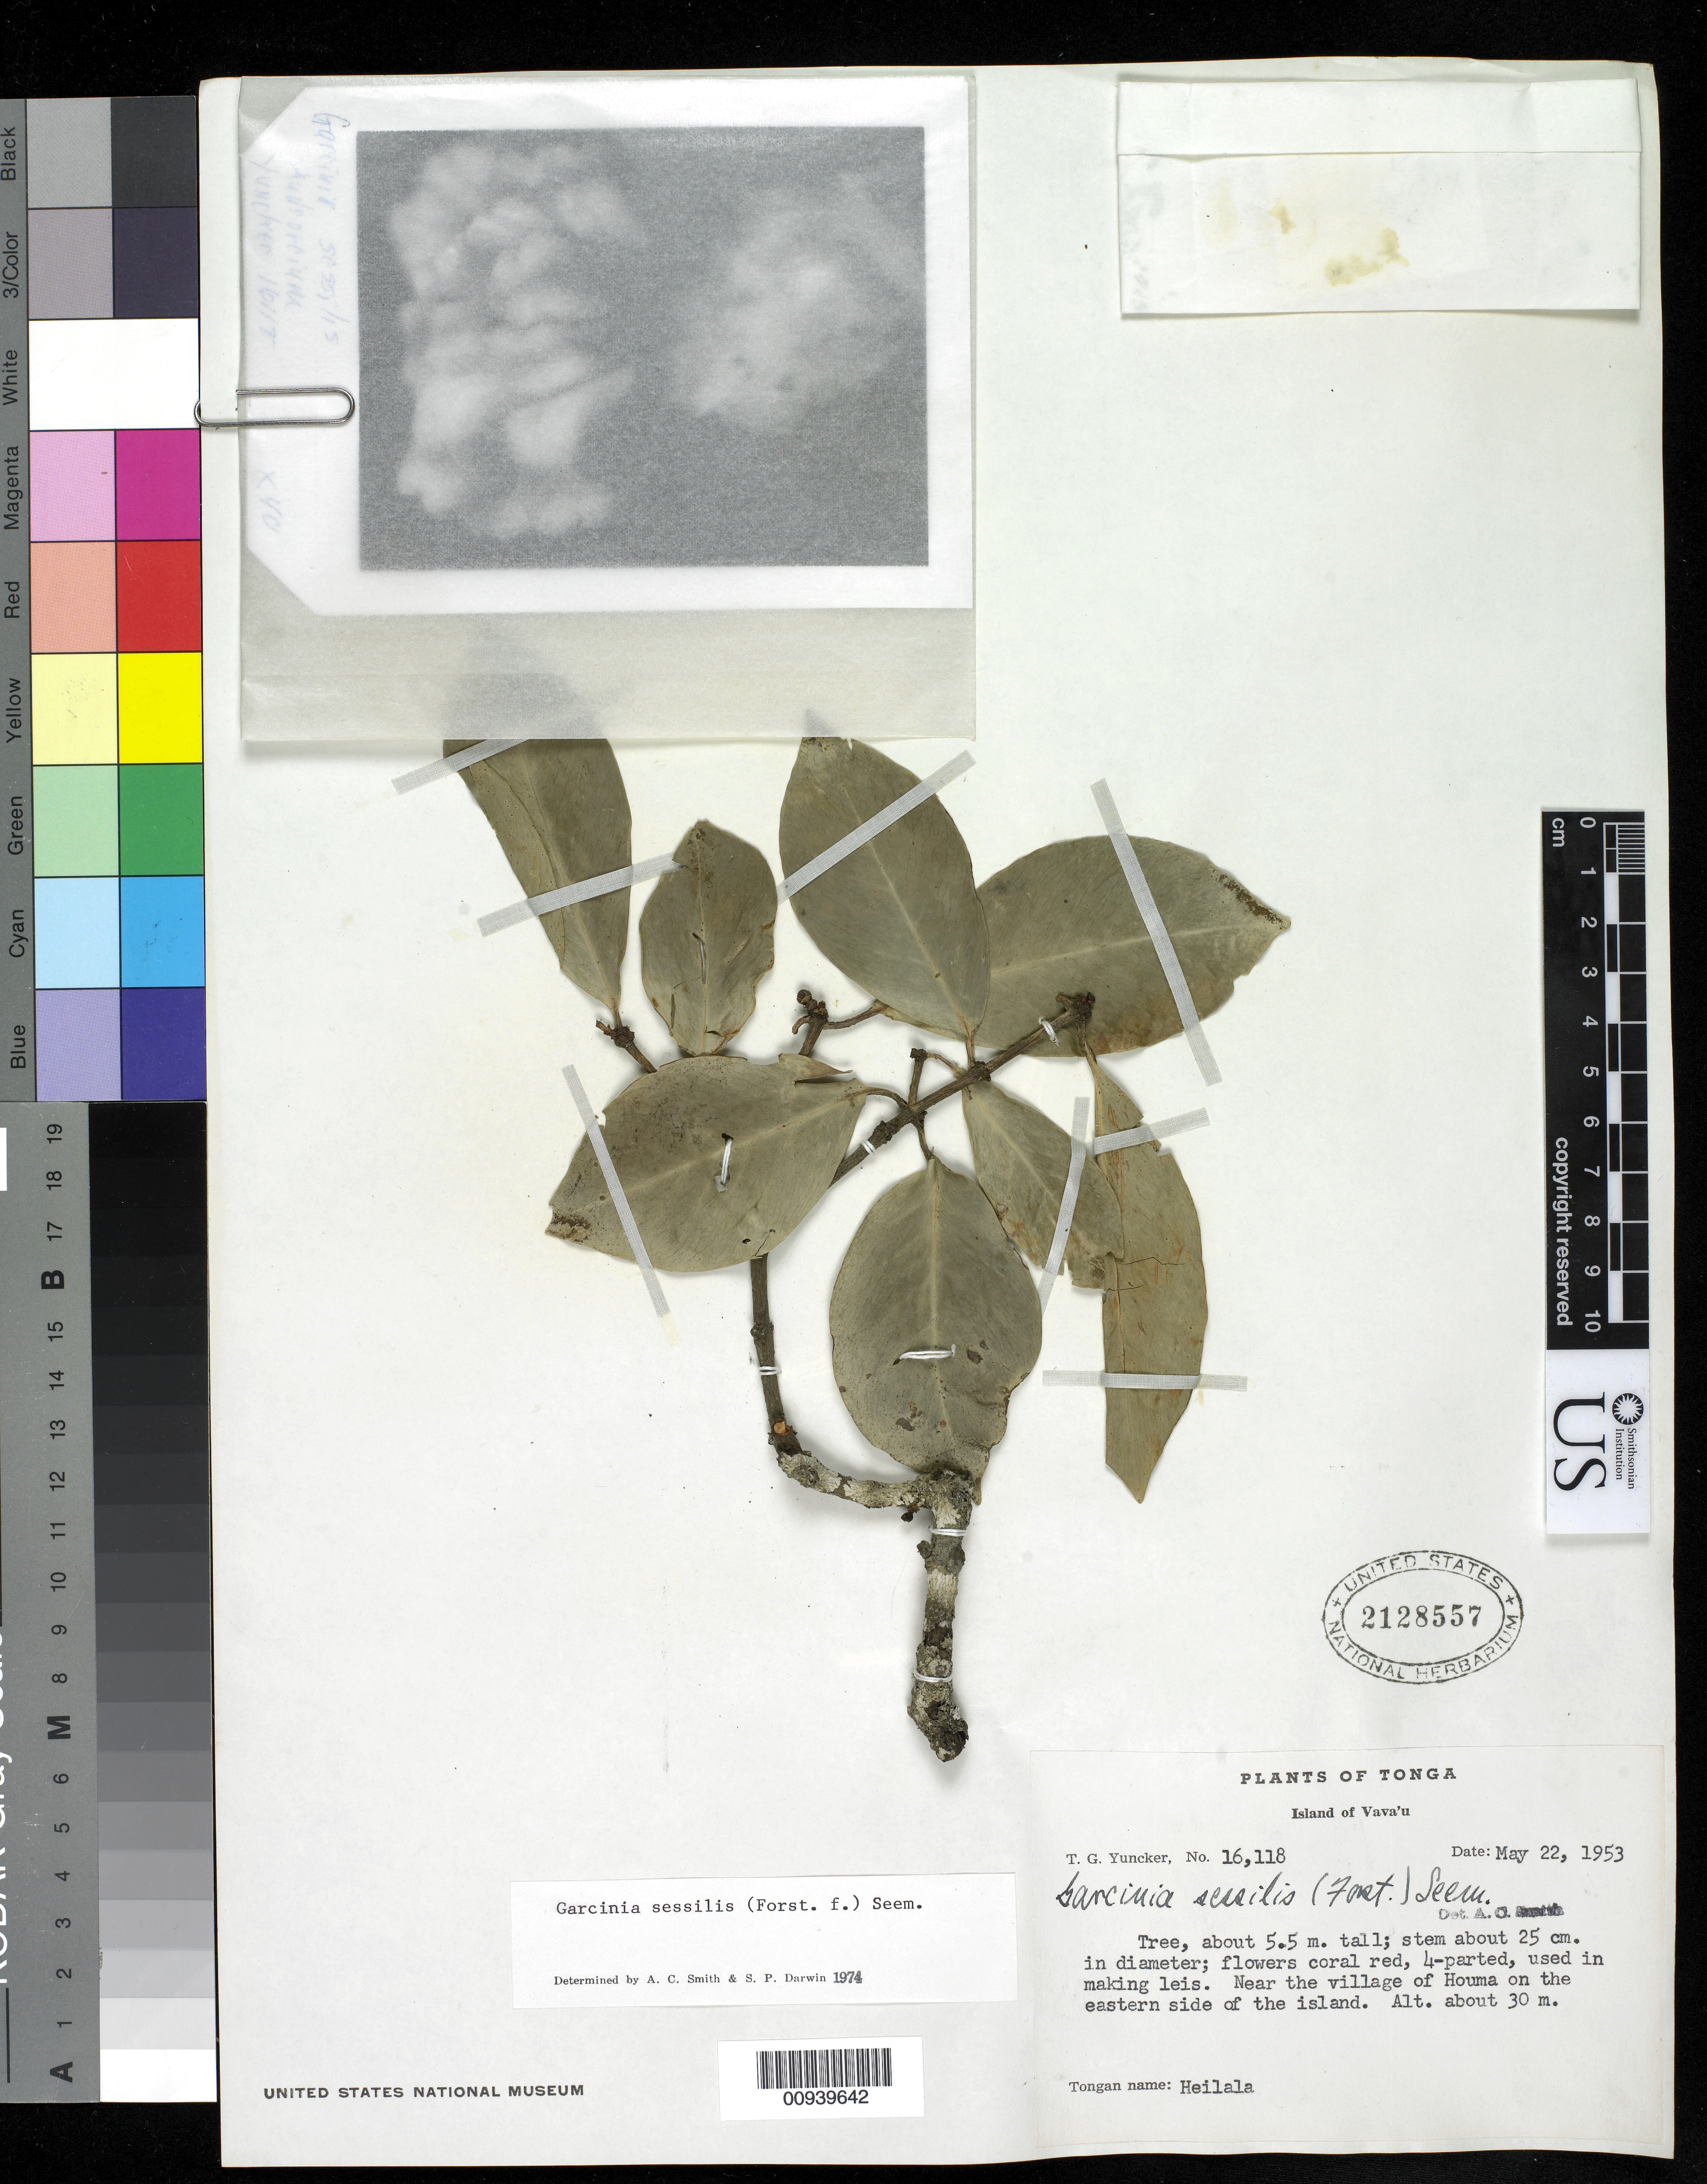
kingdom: Plantae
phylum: Tracheophyta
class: Magnoliopsida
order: Malpighiales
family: Clusiaceae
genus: Garcinia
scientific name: Garcinia sessilis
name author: (G. Forst.) Seem.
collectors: T. G. Yuncker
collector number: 16118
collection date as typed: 22 May 1953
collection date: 1953-05-22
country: Tonga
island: Vava'u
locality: Near the village of Houma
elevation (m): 30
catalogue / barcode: US 2128557